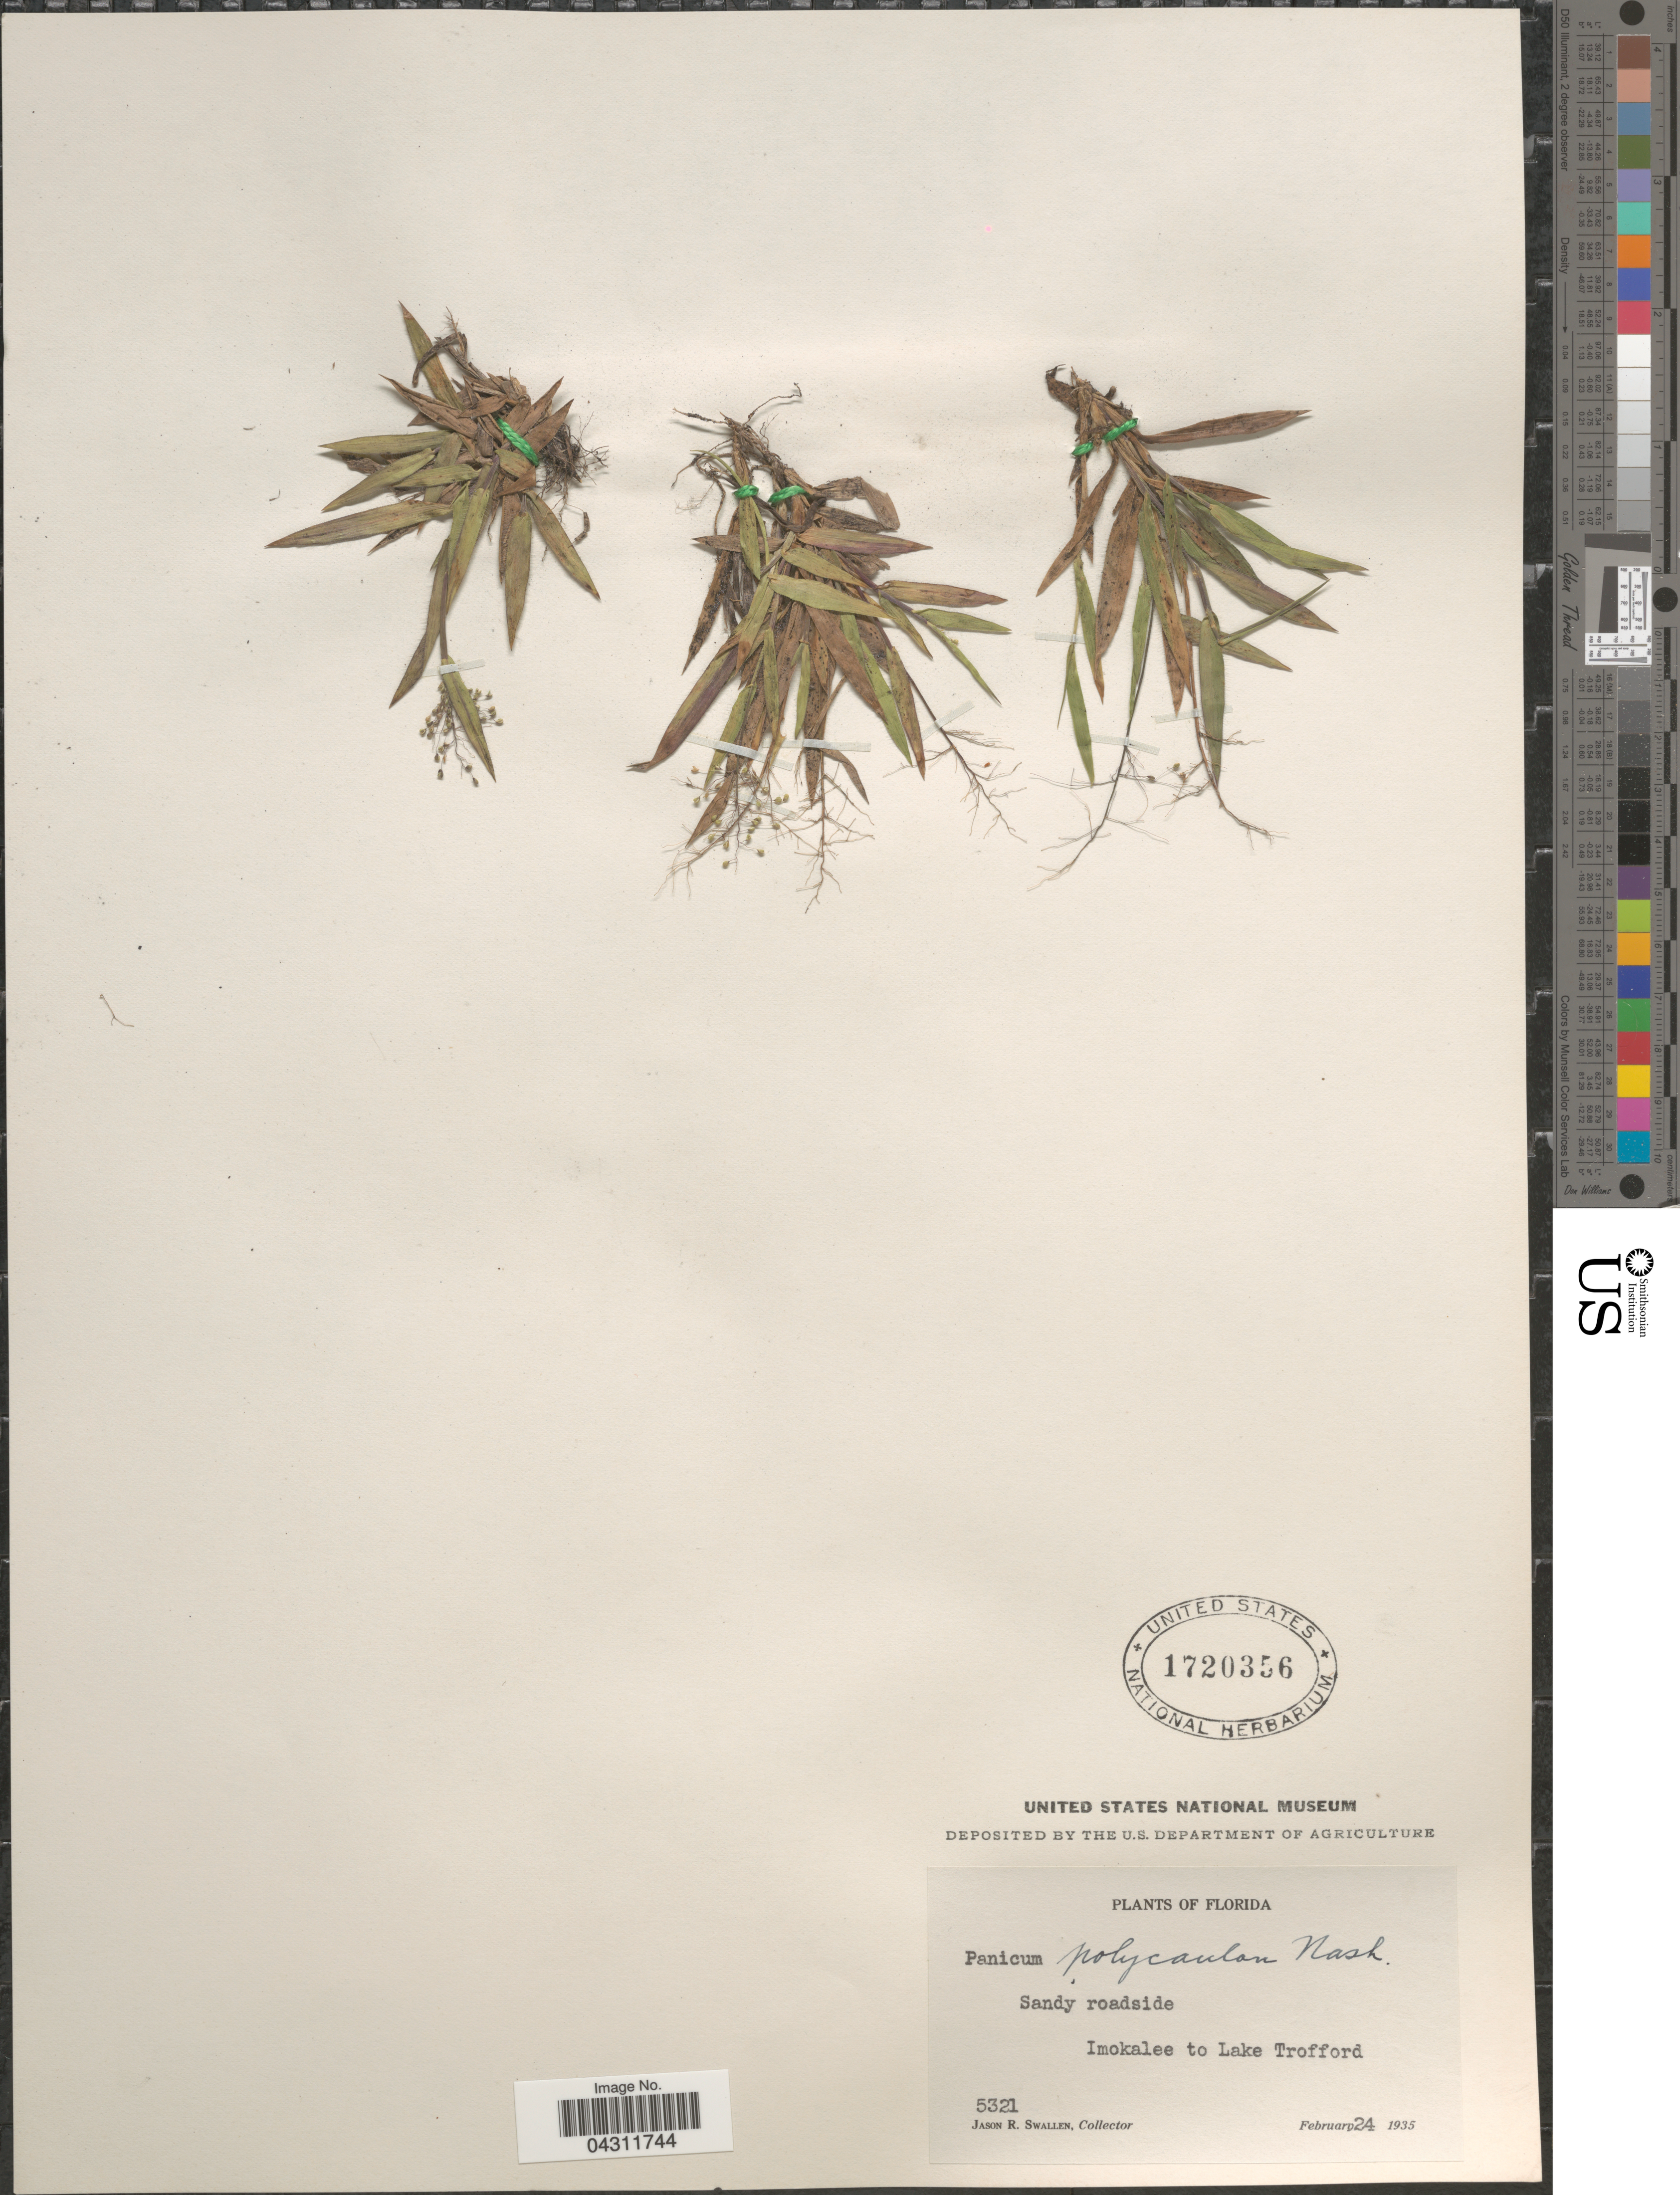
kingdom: Plantae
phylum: Tracheophyta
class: Liliopsida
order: Poales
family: Poaceae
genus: Dichanthelium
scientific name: Dichanthelium strigosum var. glabrescens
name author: (Griseb.) Freckmann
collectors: J. R. Swallen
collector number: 5321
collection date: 1935-02-24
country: United States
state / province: Florida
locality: Sandy roadside. Imokalee to Lake Trofford.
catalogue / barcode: US 1720356